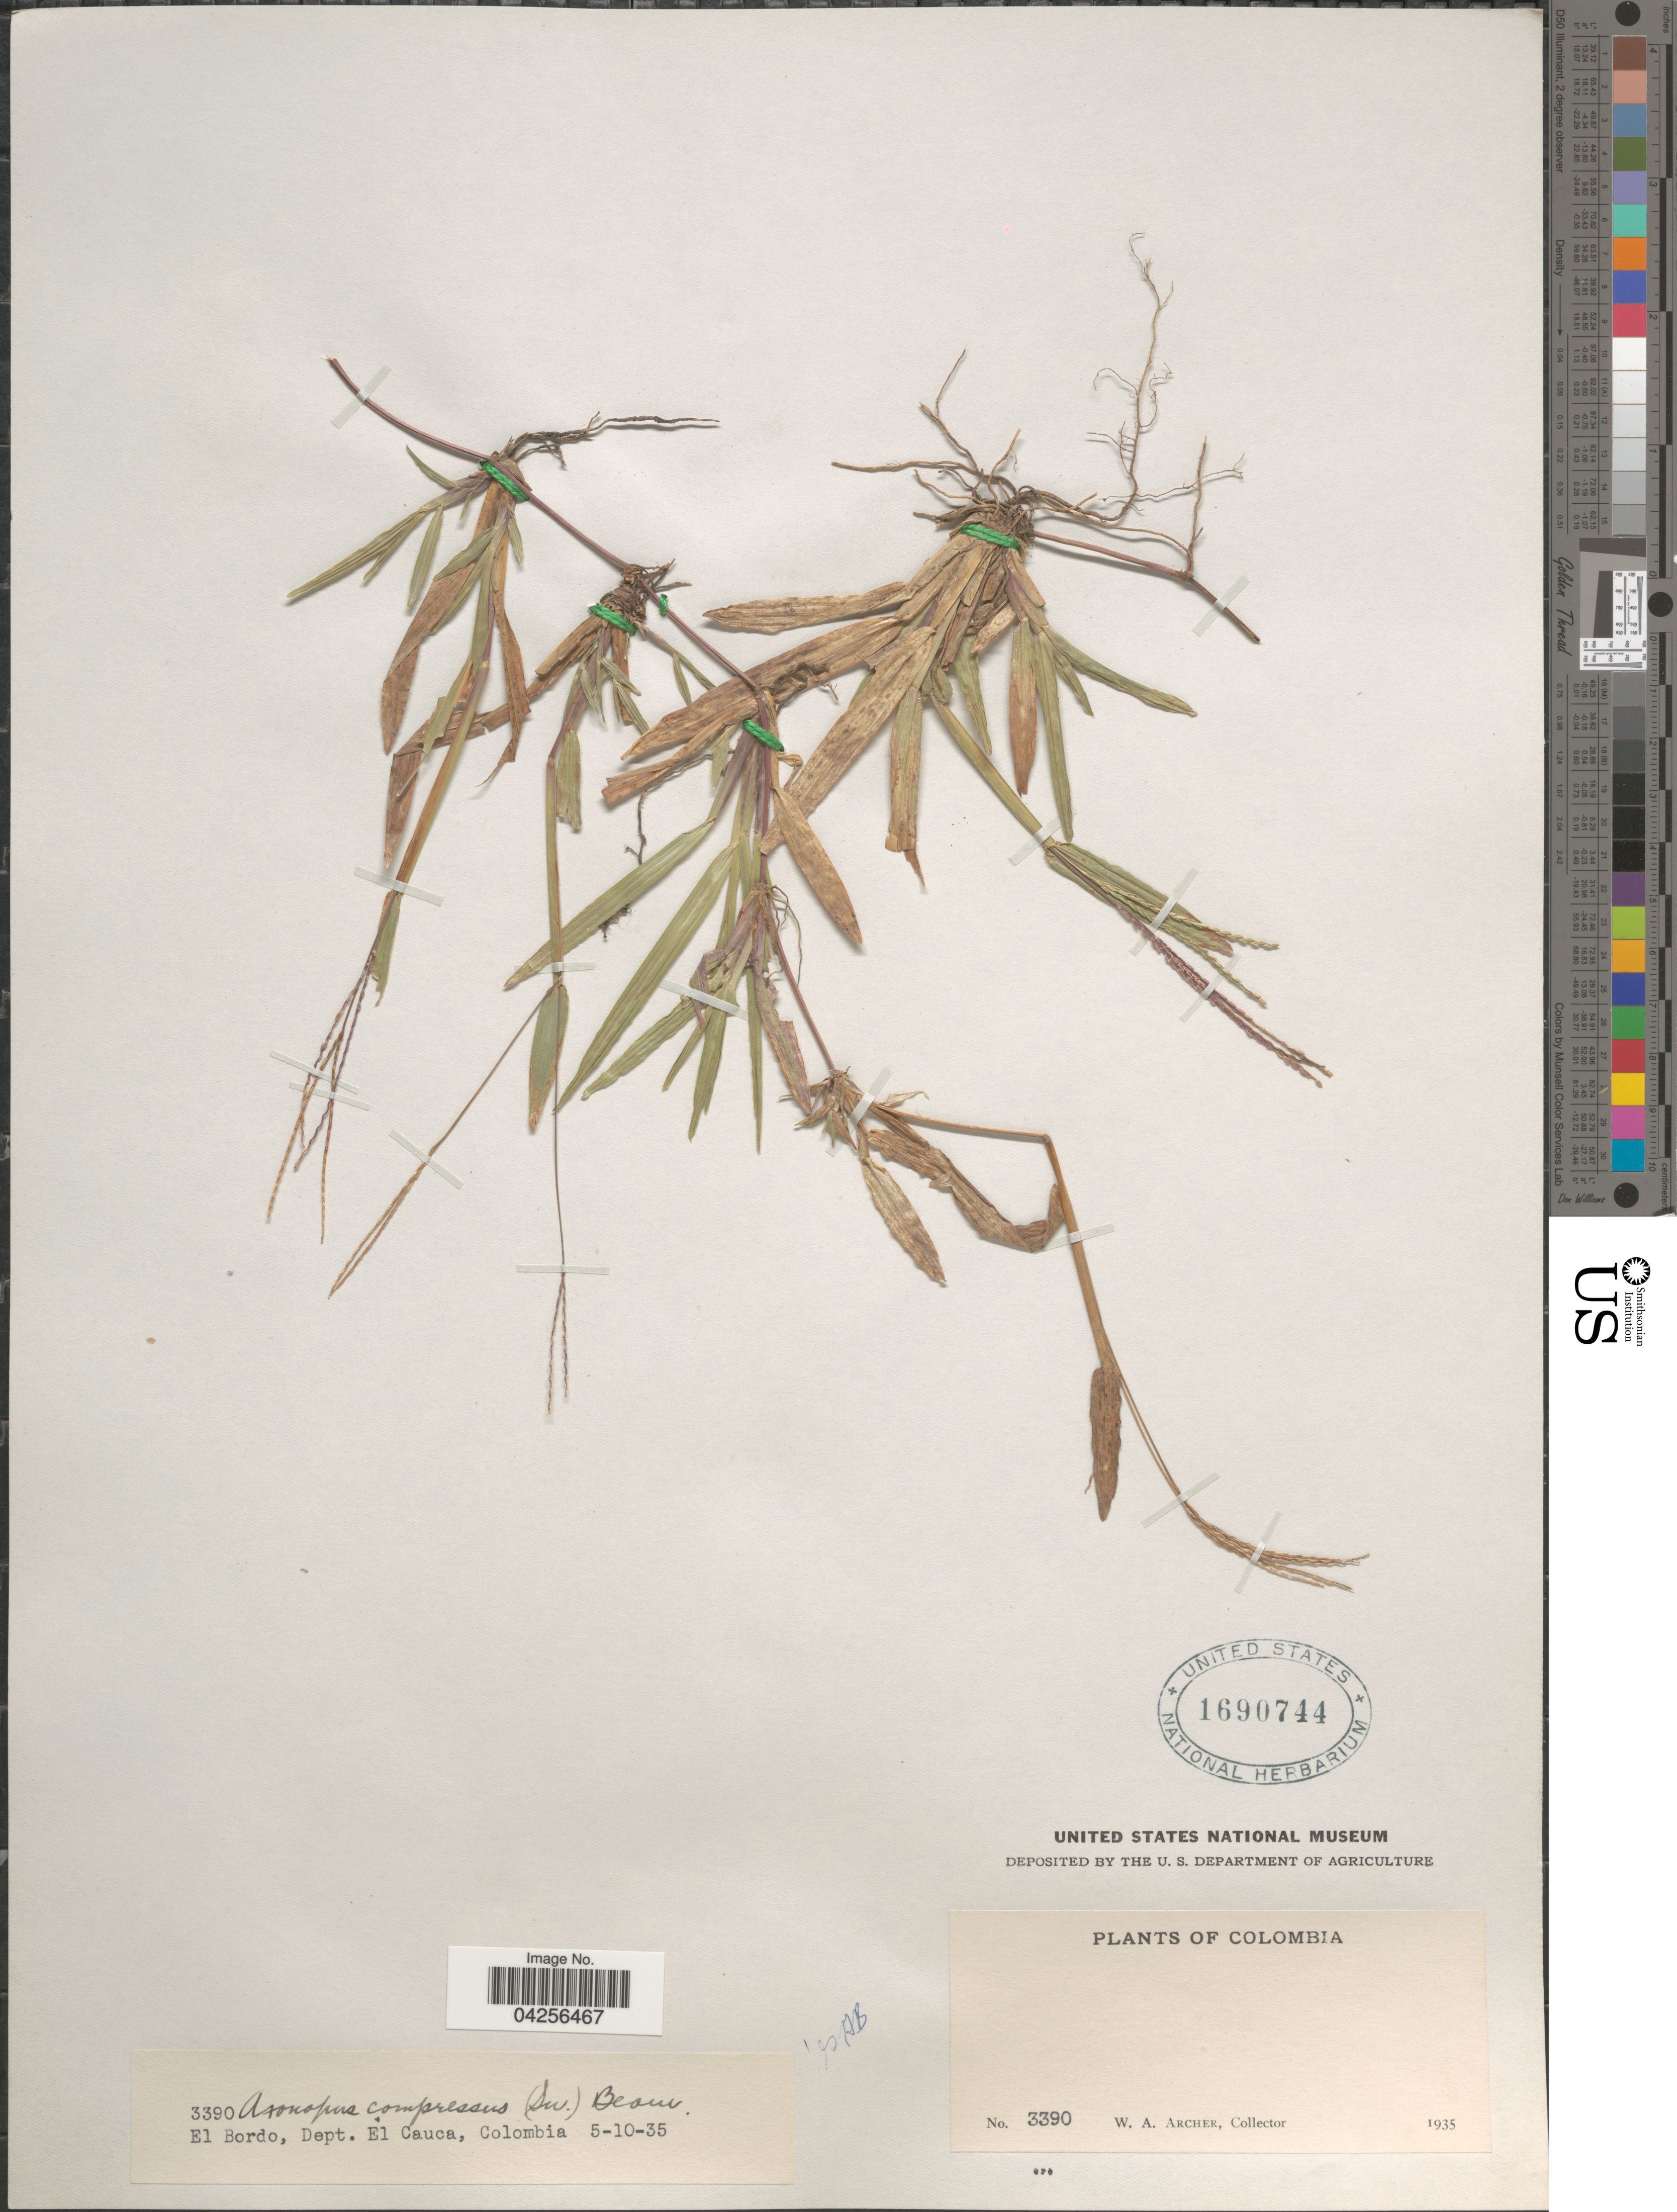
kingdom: Plantae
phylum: Tracheophyta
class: Liliopsida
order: Poales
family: Poaceae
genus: Axonopus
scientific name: Axonopus compressus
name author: (Sw.) P. Beauv.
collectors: W. Archer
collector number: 3390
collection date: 1935-10-05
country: Colombia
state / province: Cauca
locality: El Bordo, Dept. El Cauca.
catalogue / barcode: US 1690744